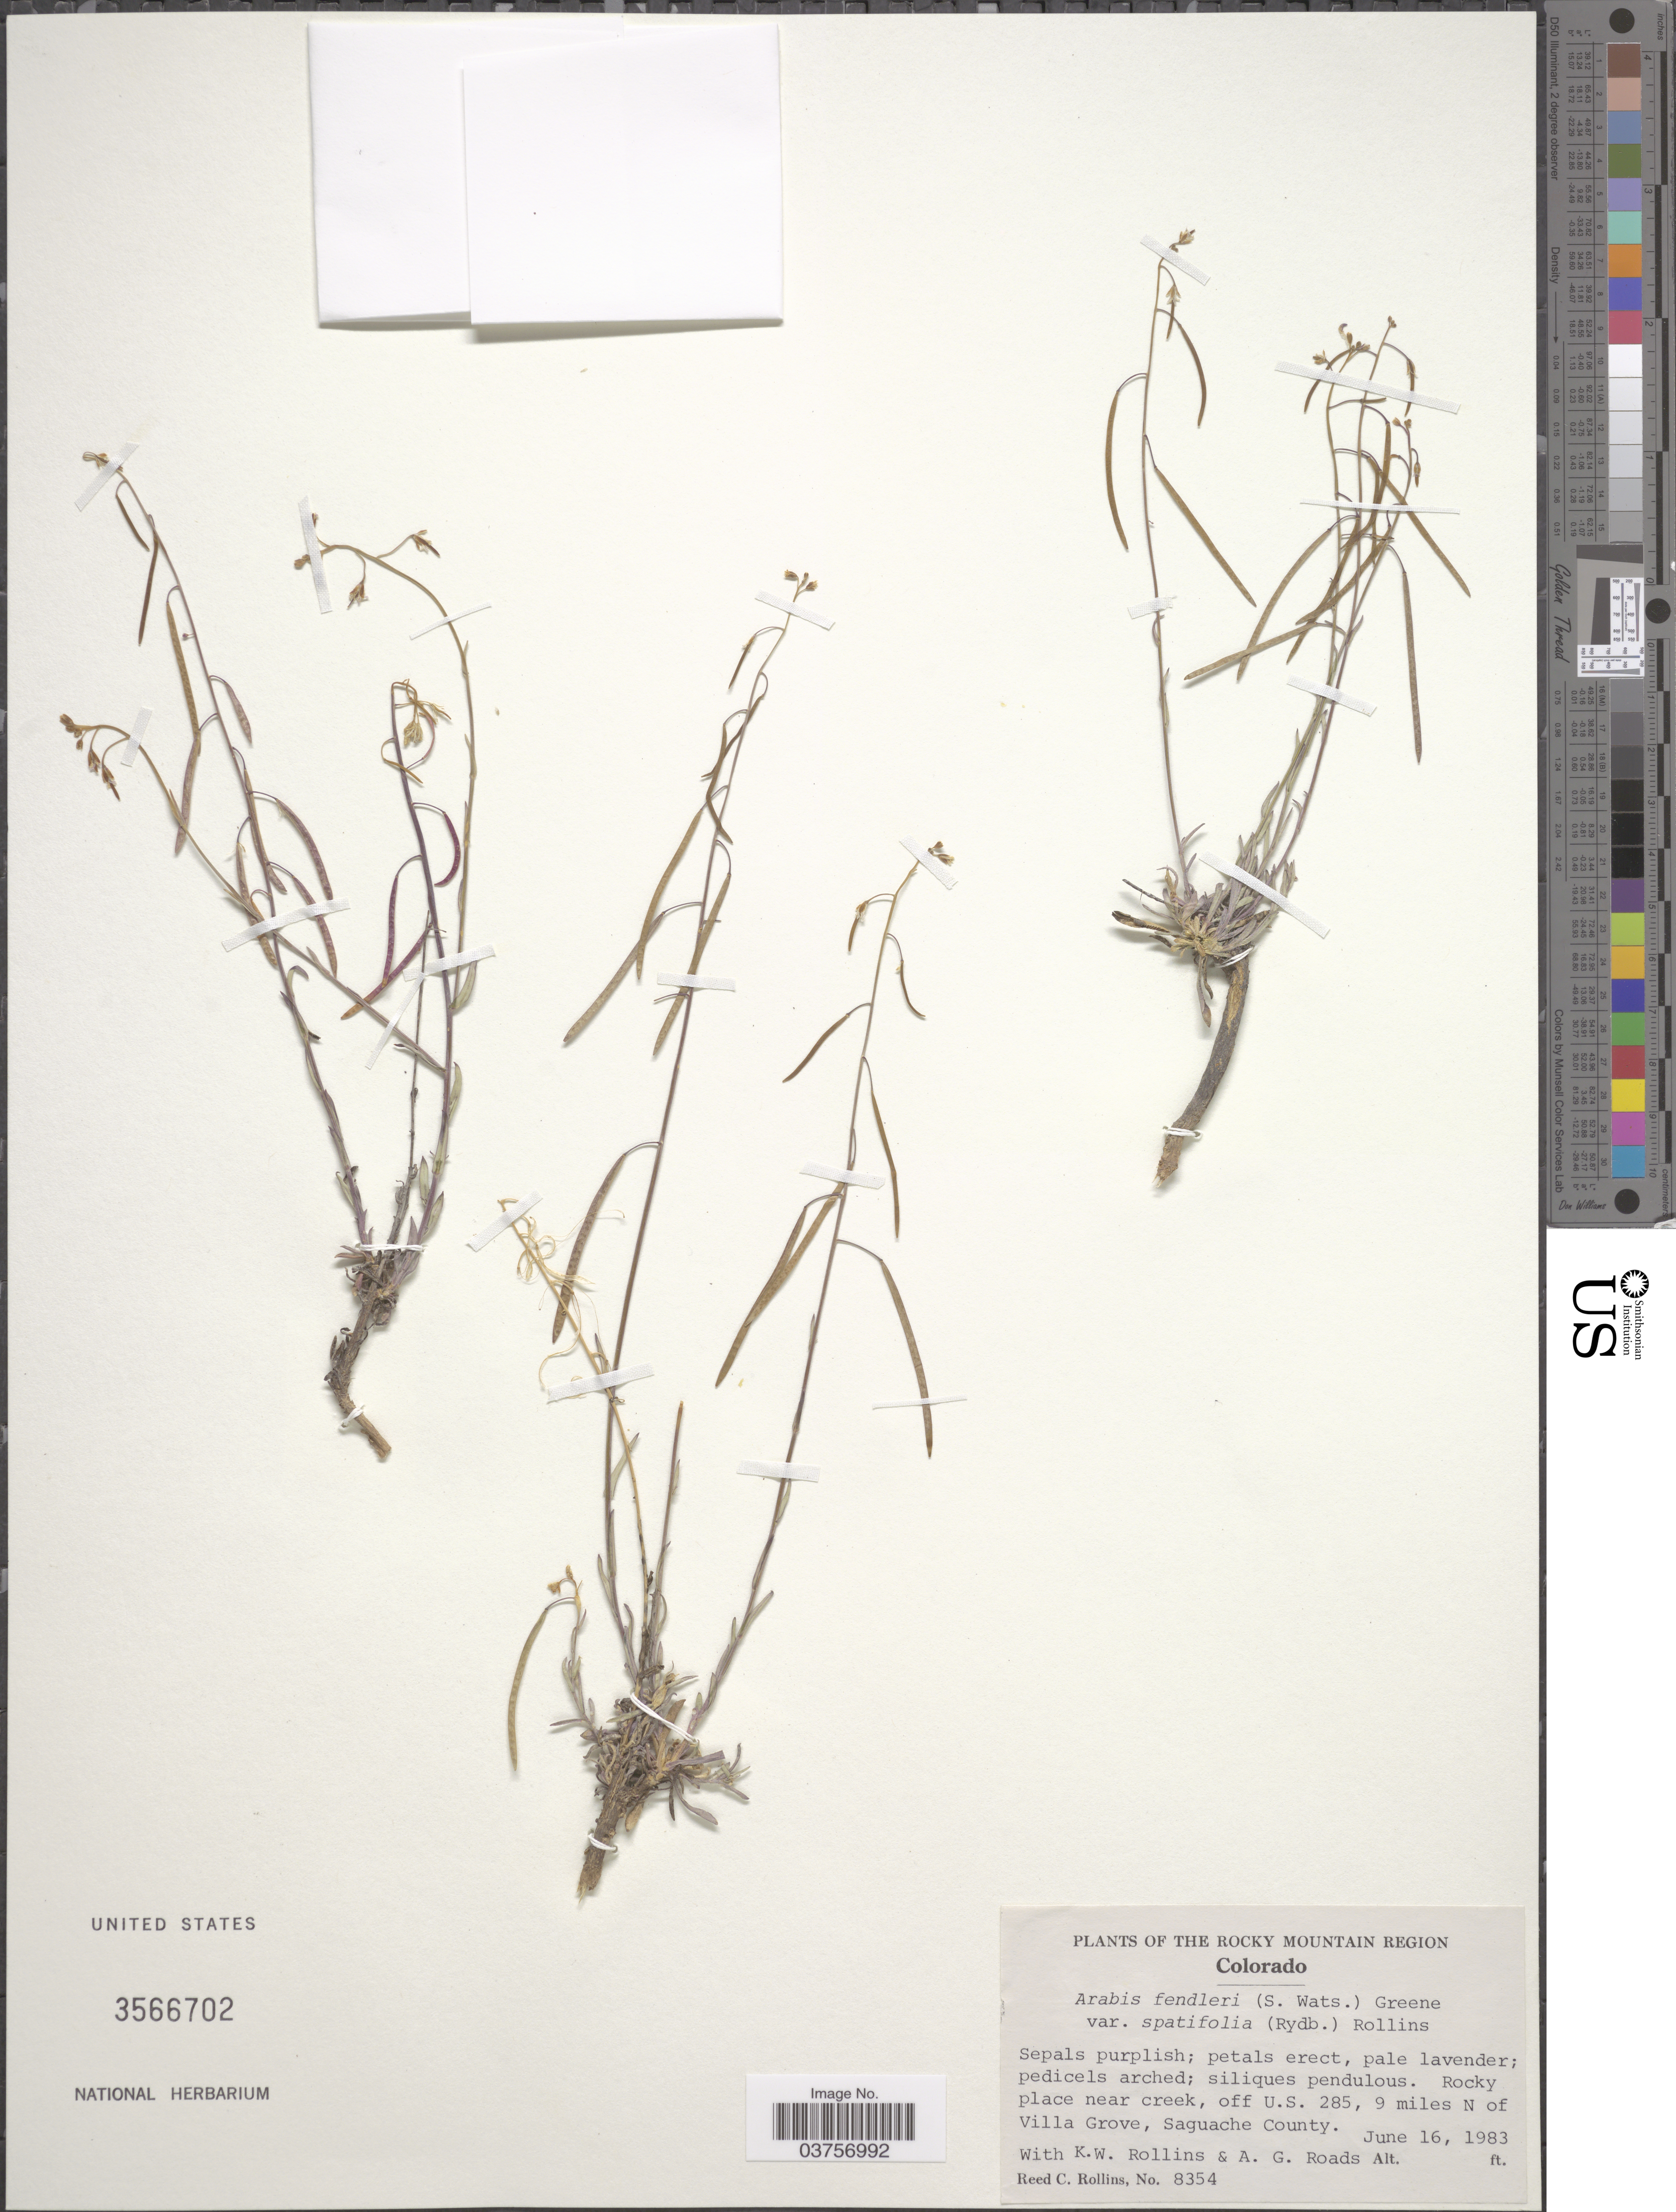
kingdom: Plantae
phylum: Tracheophyta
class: Magnoliopsida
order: Brassicales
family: Brassicaceae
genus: Arabis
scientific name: Arabis fendleri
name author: (S. Watson) Greene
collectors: R. C. Rollins, K. W. Rollins & A. Roads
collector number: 8354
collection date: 1983-06-16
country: United States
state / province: Colorado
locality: The Rocky Mountain Region. Rocky place near creek, off U.S. 285, 9 miles N of Villa Grove, Saguache County.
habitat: rocky place near creek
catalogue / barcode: US 3566702